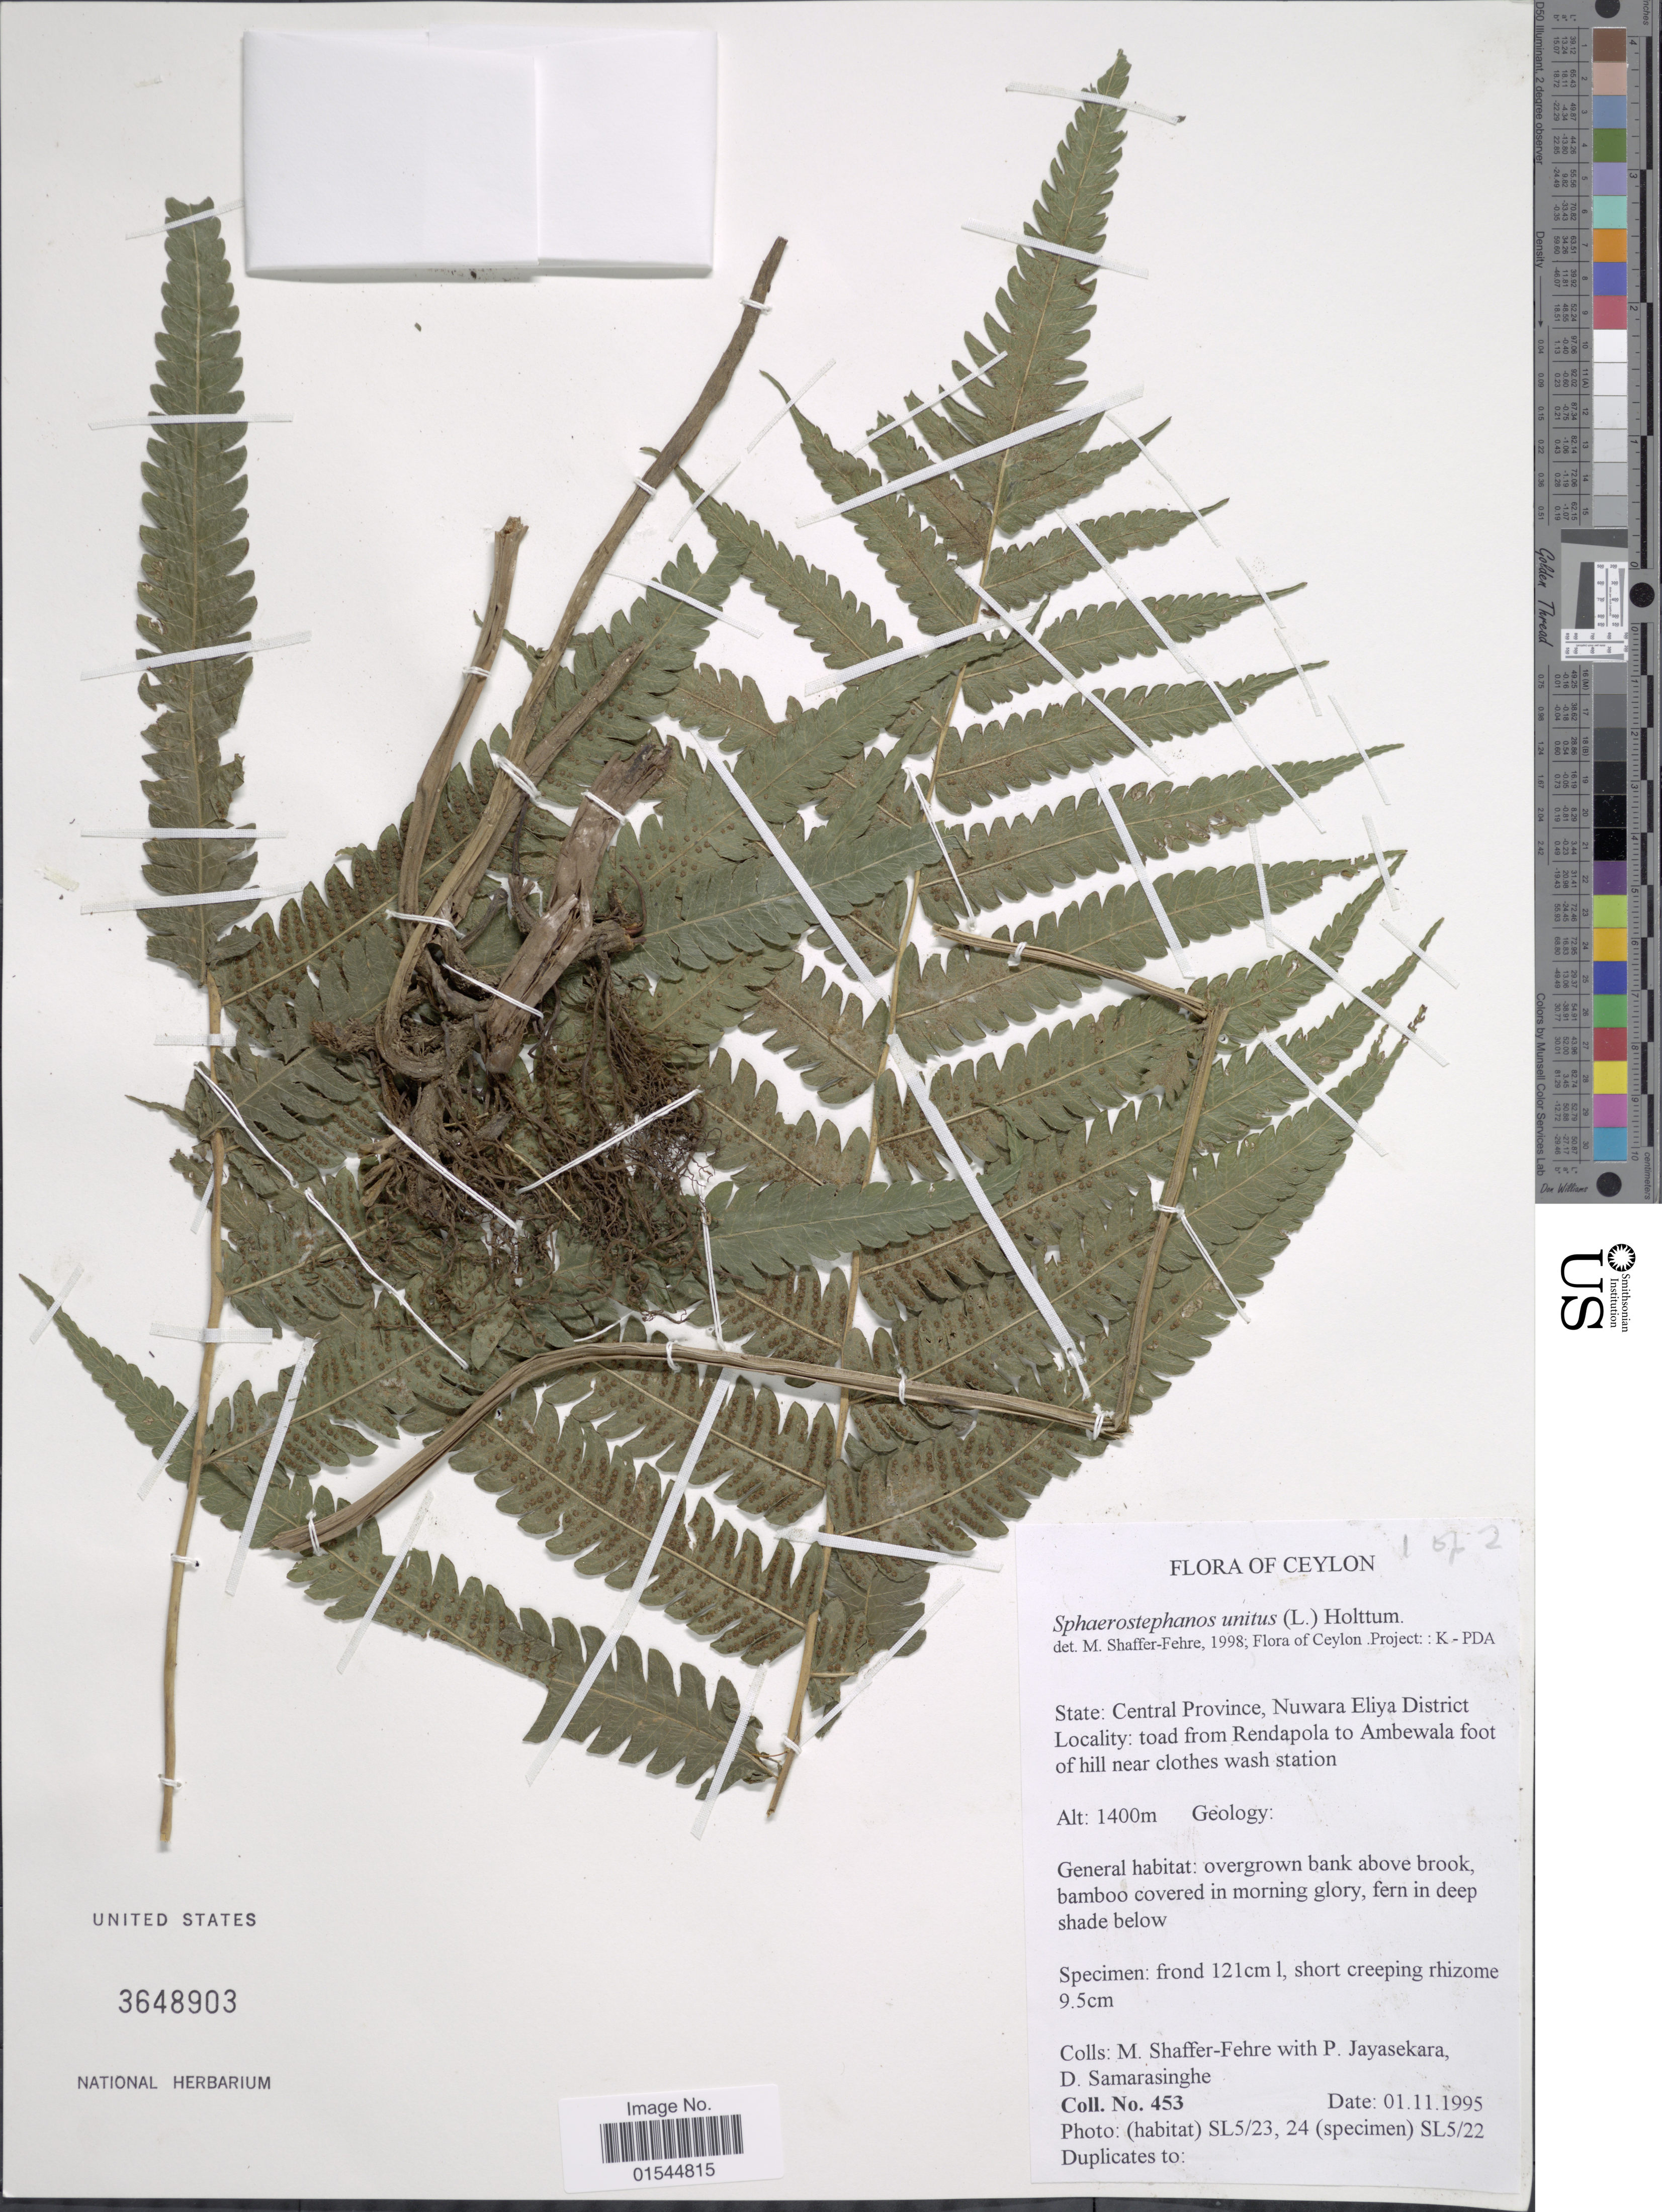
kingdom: Plantae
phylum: Tracheophyta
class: Polypodiopsida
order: Polypodiales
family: Thelypteridaceae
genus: Sphaerostephanos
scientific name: Sphaerostephanos unitus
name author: (L.) Holttum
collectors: M. Shaffer-Fehre, P. Jayasekera & D. Samarasinghe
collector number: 453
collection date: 1995-11-01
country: Sri Lanka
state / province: Central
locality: Ceylon, Central Province, Nuwara Eliya District, road from Rendapola to Ambewala foot of hill near clothes wash station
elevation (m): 1400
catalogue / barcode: US 3648903